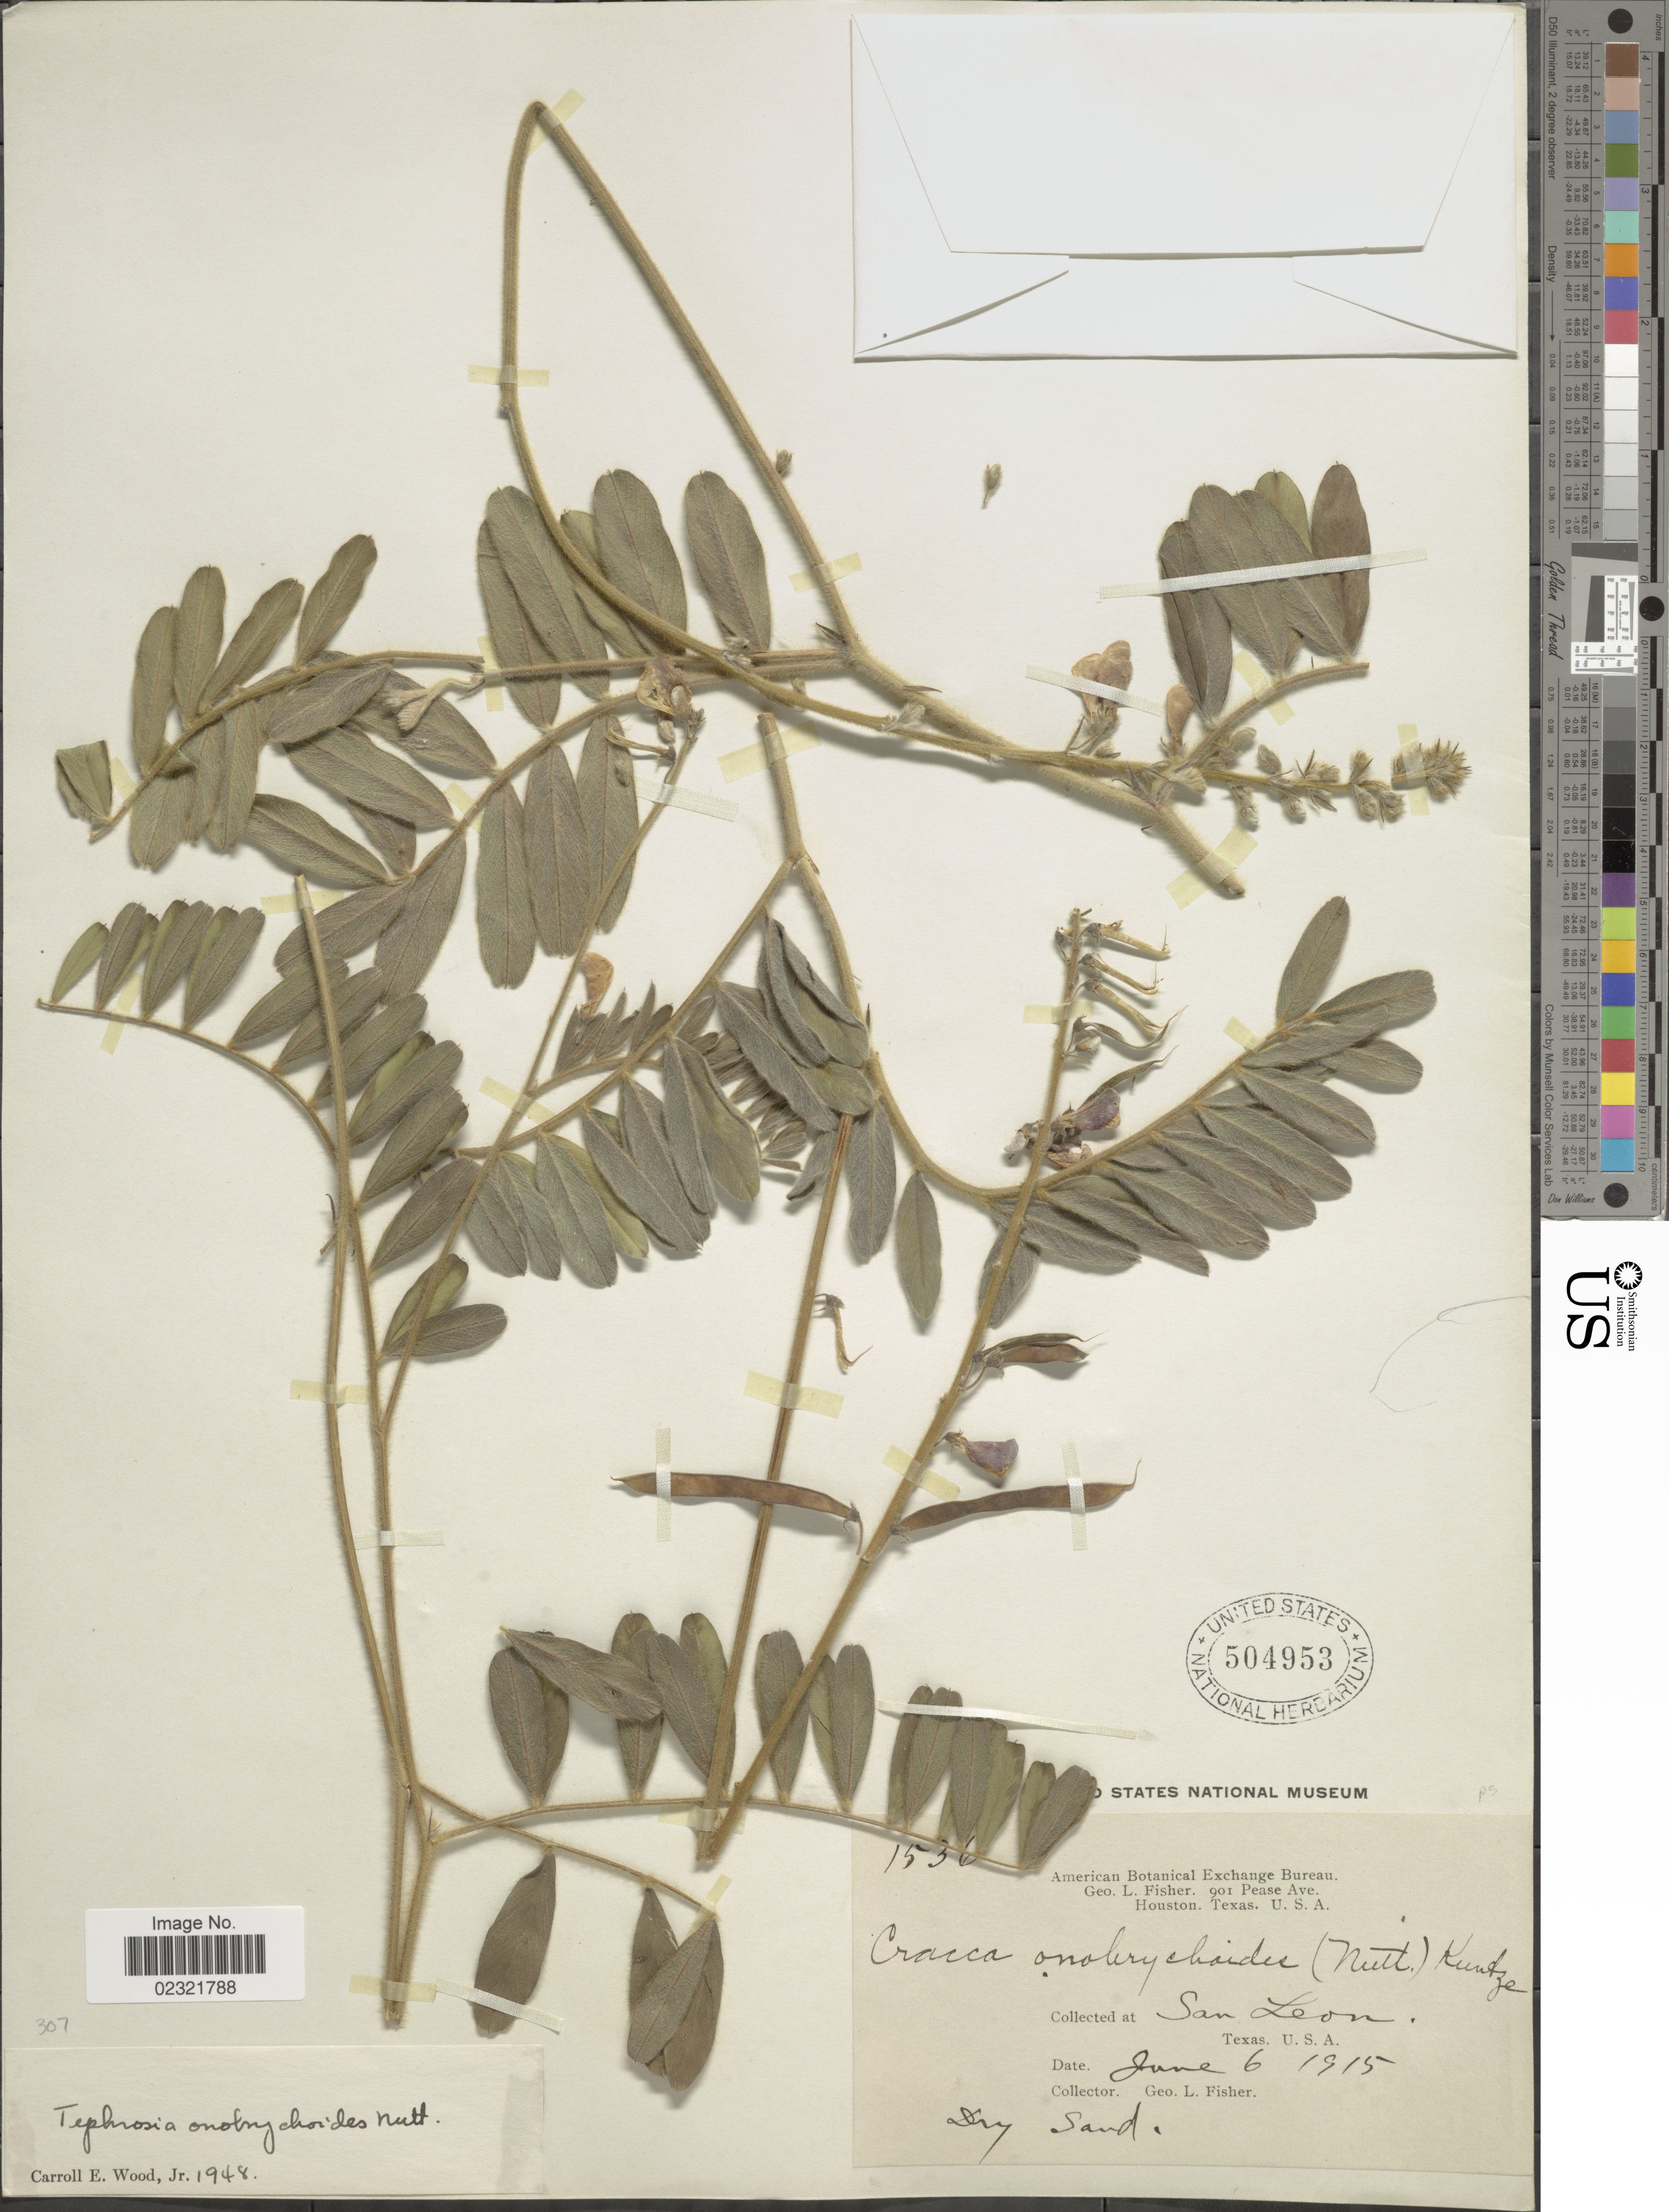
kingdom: Plantae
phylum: Tracheophyta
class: Magnoliopsida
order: Fabales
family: Fabaceae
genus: Tephrosia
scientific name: Tephrosia onobrychoides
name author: Nutt.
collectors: G. L. Fisher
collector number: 1536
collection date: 1915-06-06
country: United States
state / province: Texas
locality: San Leon, Dry sand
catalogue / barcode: US 504953